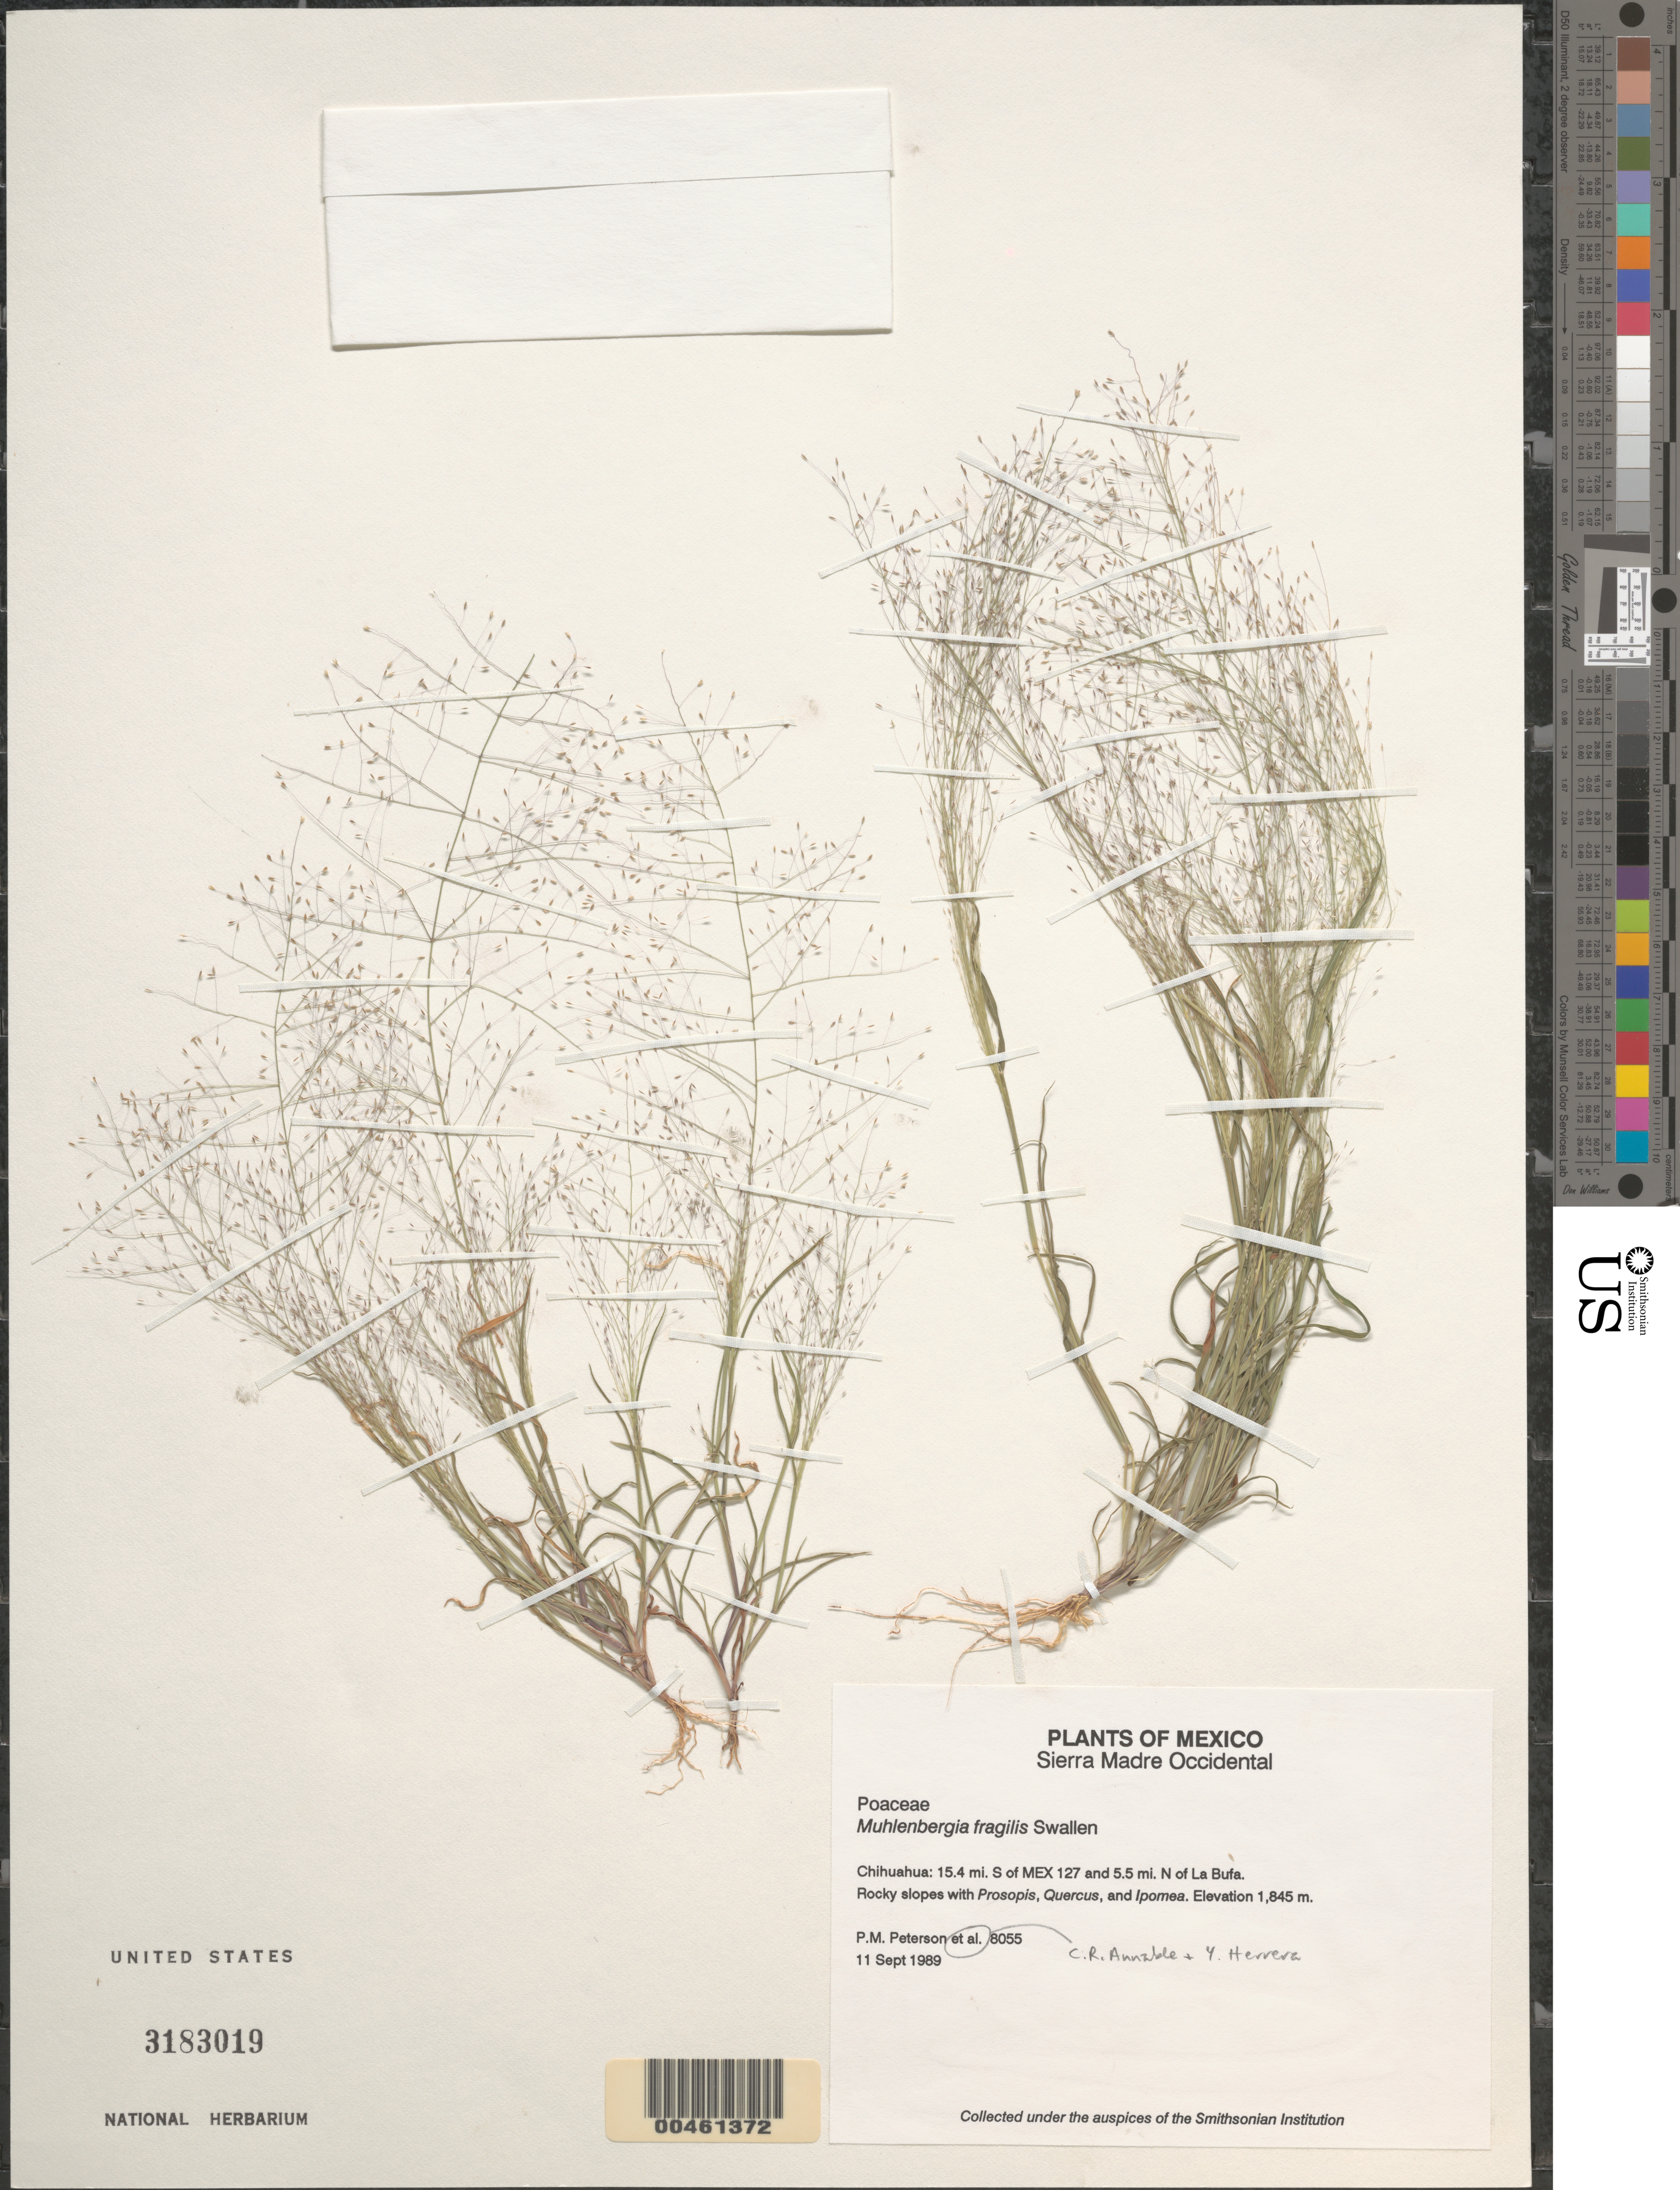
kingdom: Plantae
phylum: Tracheophyta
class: Liliopsida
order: Poales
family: Poaceae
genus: Muhlenbergia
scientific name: Muhlenbergia fragilis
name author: Swallen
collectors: P. M. Peterson, C. R. Annable & Y. Herrera Arrieta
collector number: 08055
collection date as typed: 11 Sep 1989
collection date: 1989-09-11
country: Mexico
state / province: Chihuahua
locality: Sierra Madre Occidental, 15.4 miles S of Mex 127 and 5.5 miles N of La Bufa.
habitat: Rocky slopes with Prosopis, Quercus, and Ipomea.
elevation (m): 1845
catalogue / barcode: US 3183019